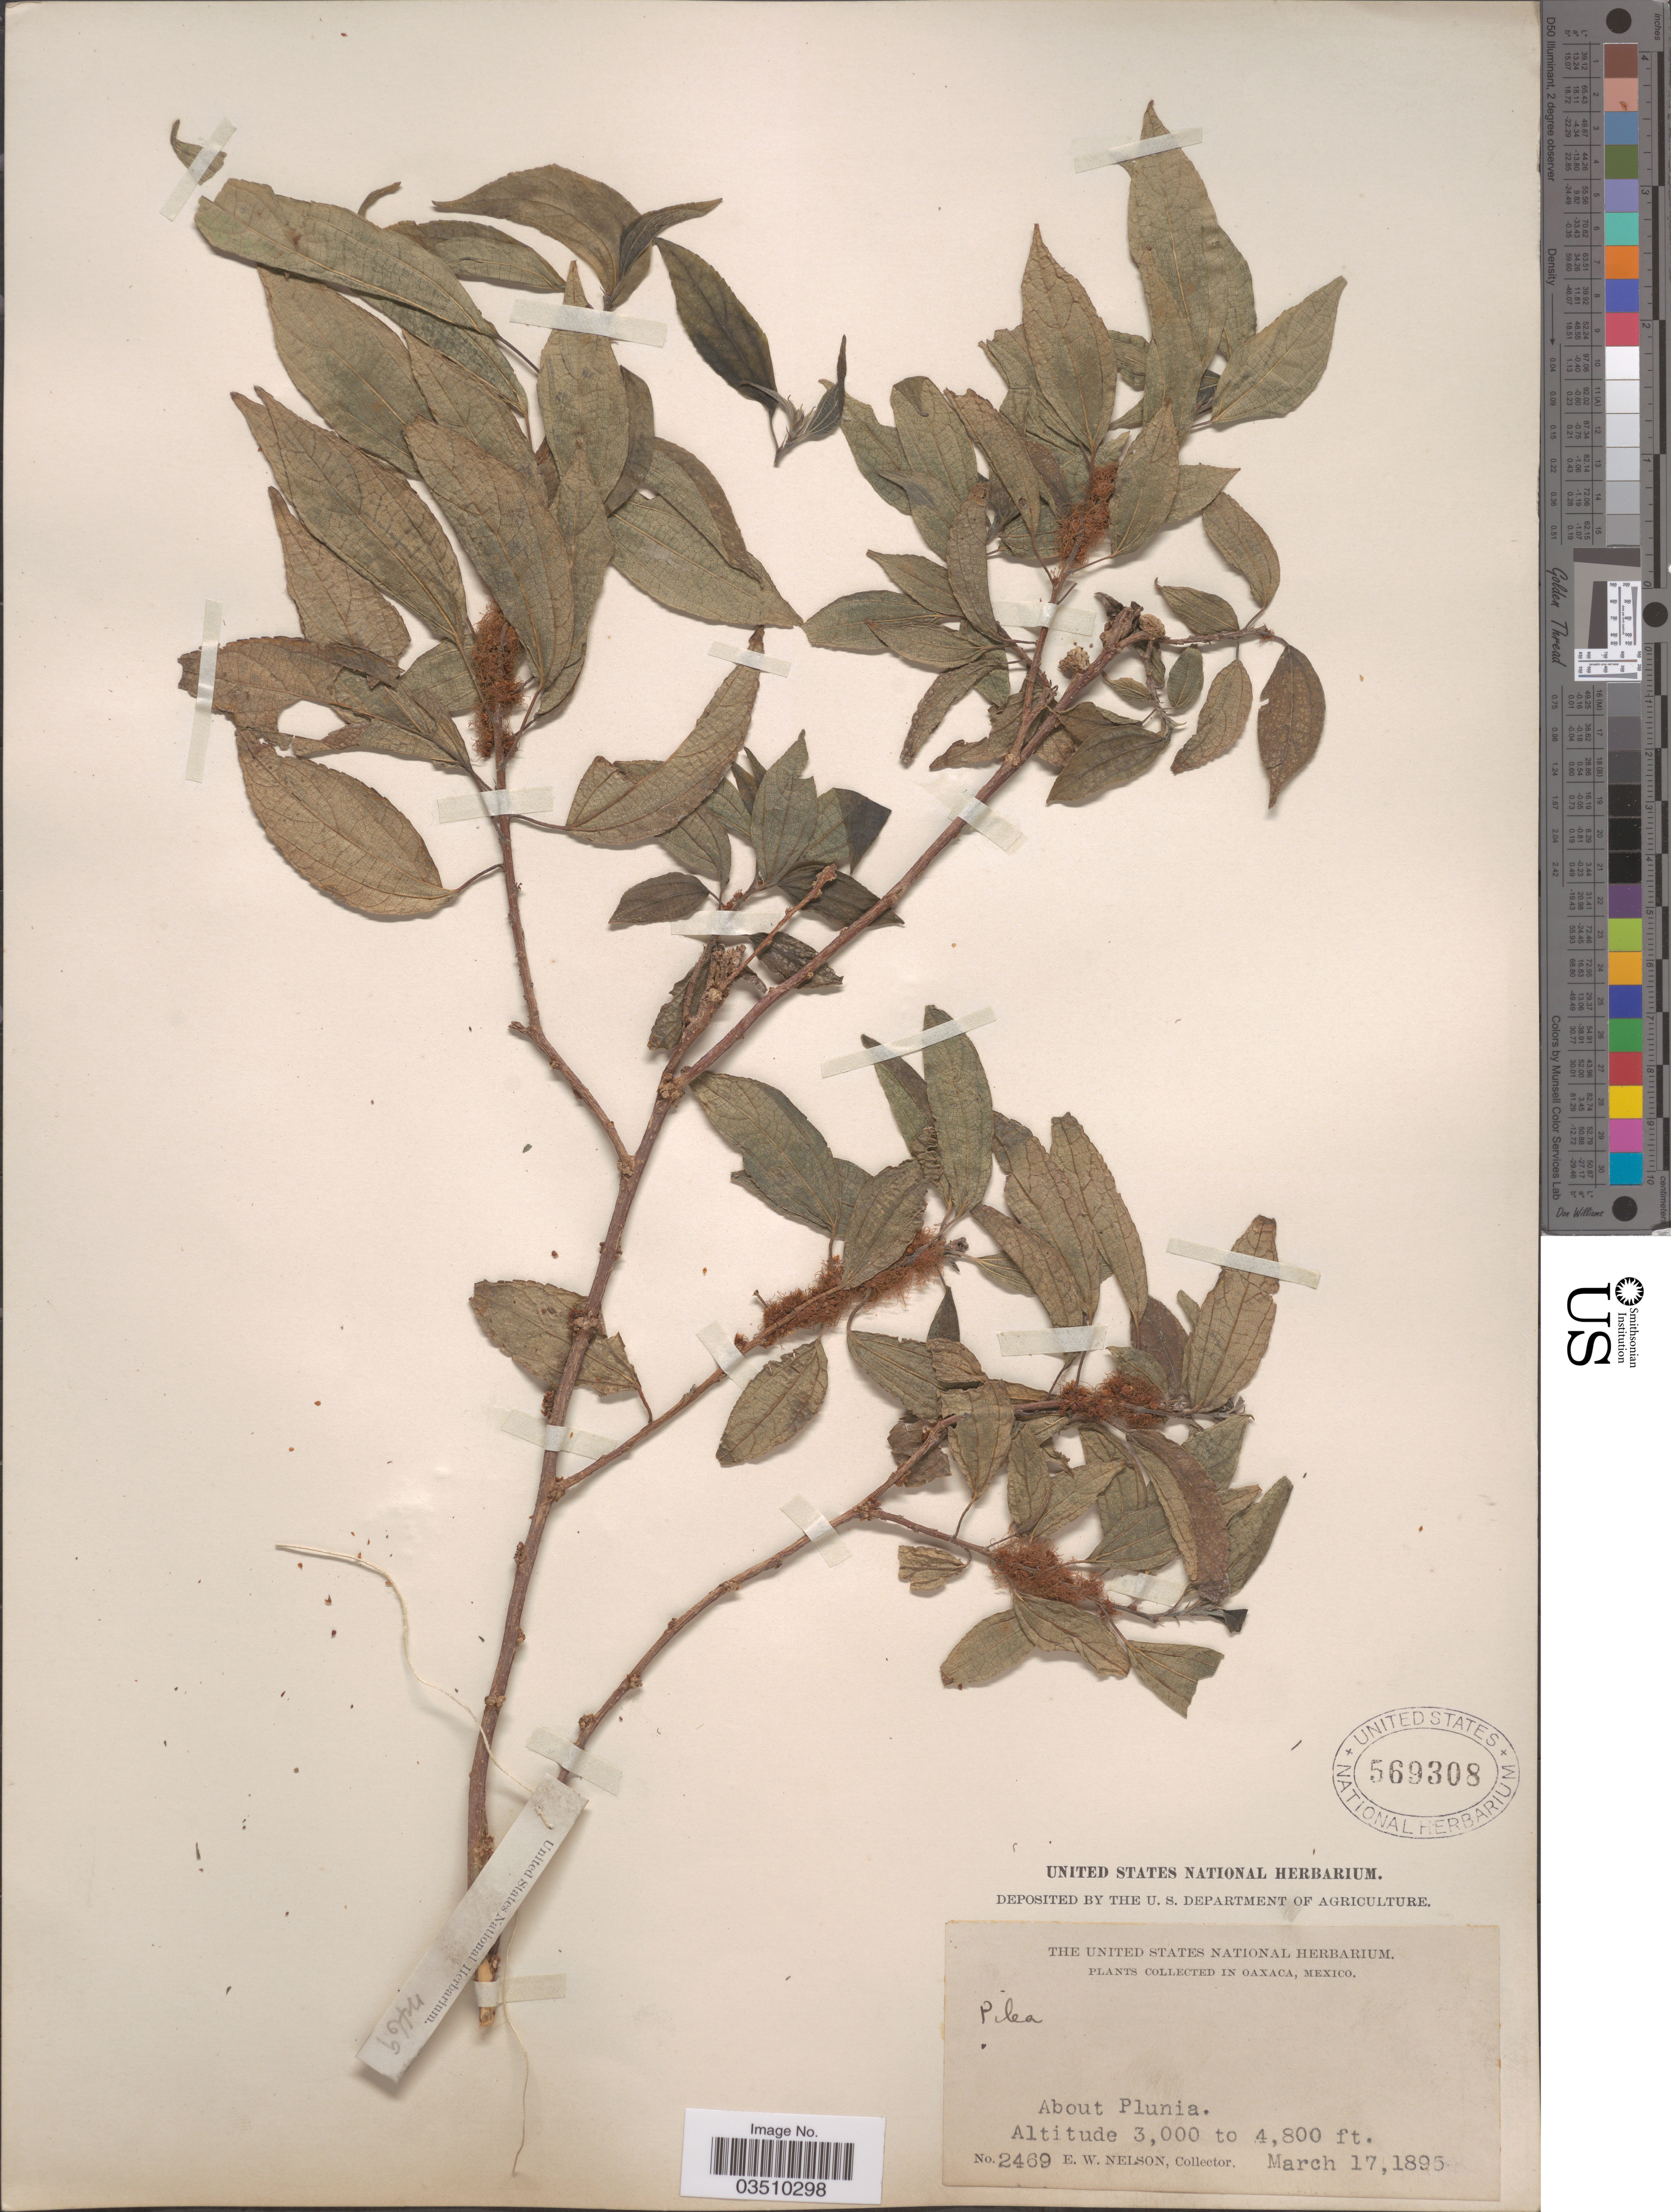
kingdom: Plantae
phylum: Tracheophyta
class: Magnoliopsida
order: Rosales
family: Urticaceae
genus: Phenax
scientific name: Phenax mexicanus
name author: Wedd.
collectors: E. W. Nelson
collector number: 2469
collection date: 1895-03-17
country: Mexico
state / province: Oaxaca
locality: About Plunia.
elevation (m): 914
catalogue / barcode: US 569308